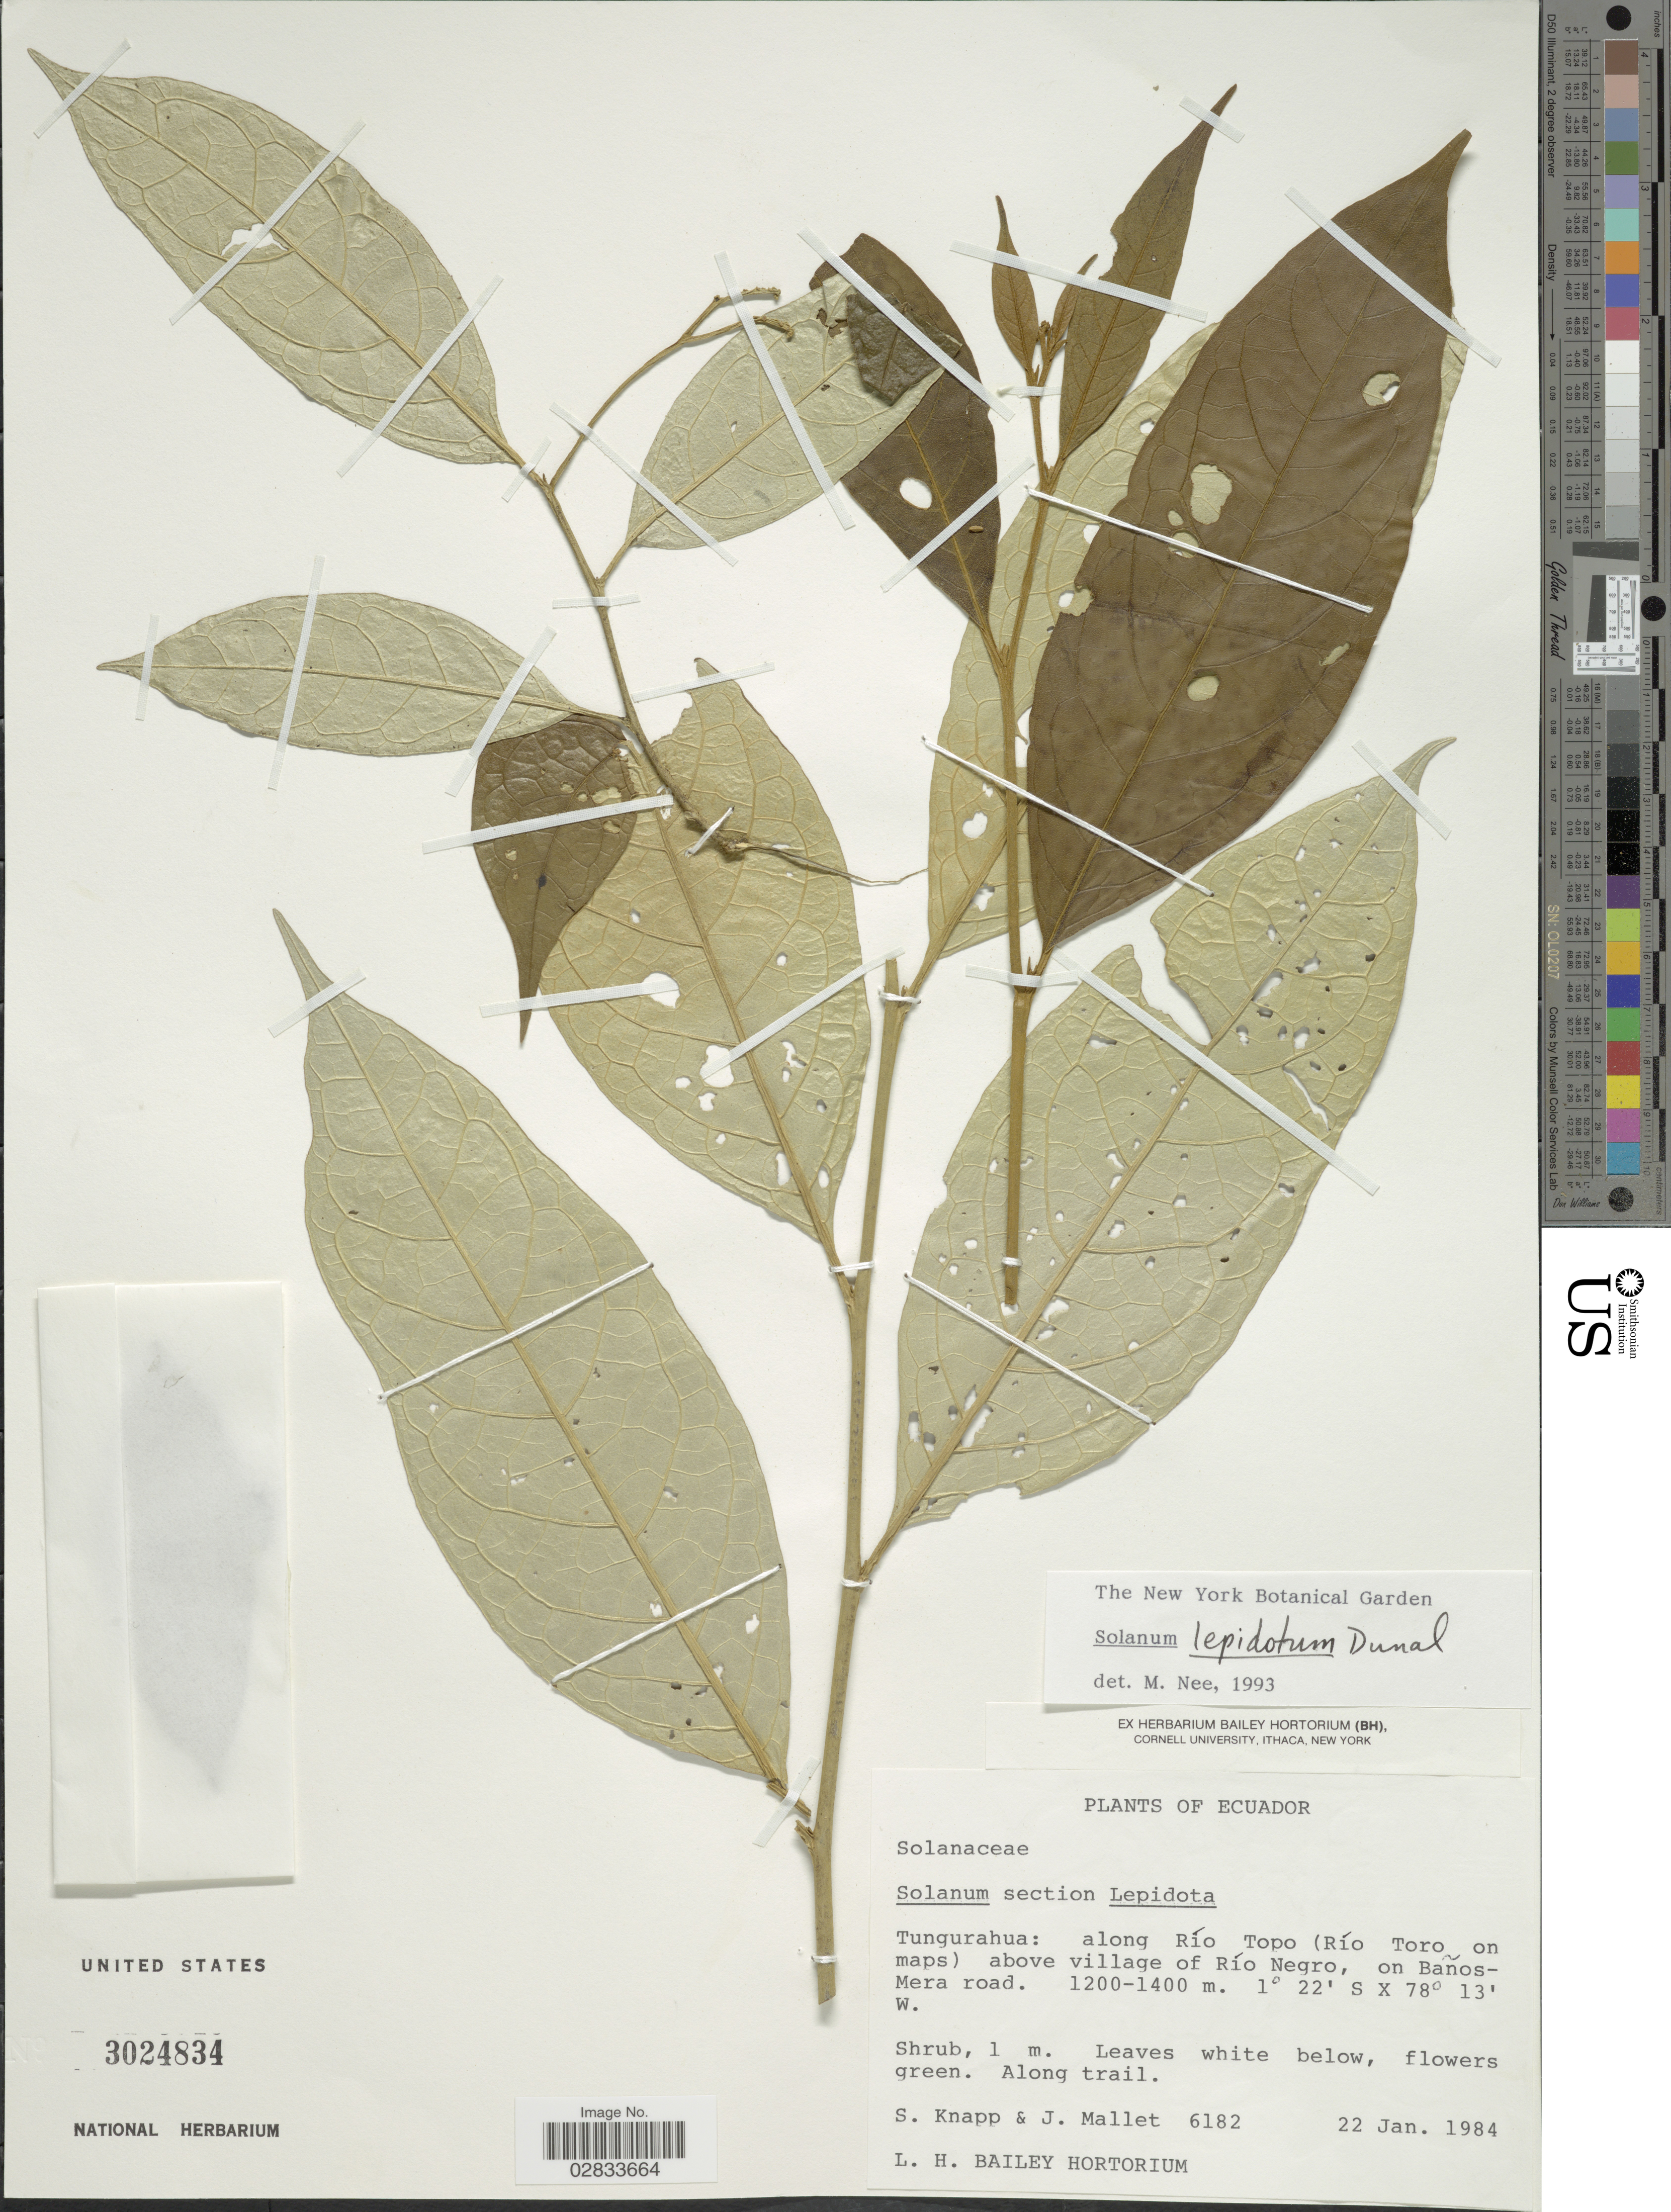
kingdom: Plantae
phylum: Tracheophyta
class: Magnoliopsida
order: Solanales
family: Solanaceae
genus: Solanum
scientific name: Solanum lepidotum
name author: Humb. & Bonpl. ex Dunal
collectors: S. Knapp & J. Mallet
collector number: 6182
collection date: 1984-01-22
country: Ecuador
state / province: Tungurahua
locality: Tungurahua: along Río Topo (Río Toro on maps) above village of Río Negro, on Baños-Mera road.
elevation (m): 1200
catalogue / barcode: US 3024834